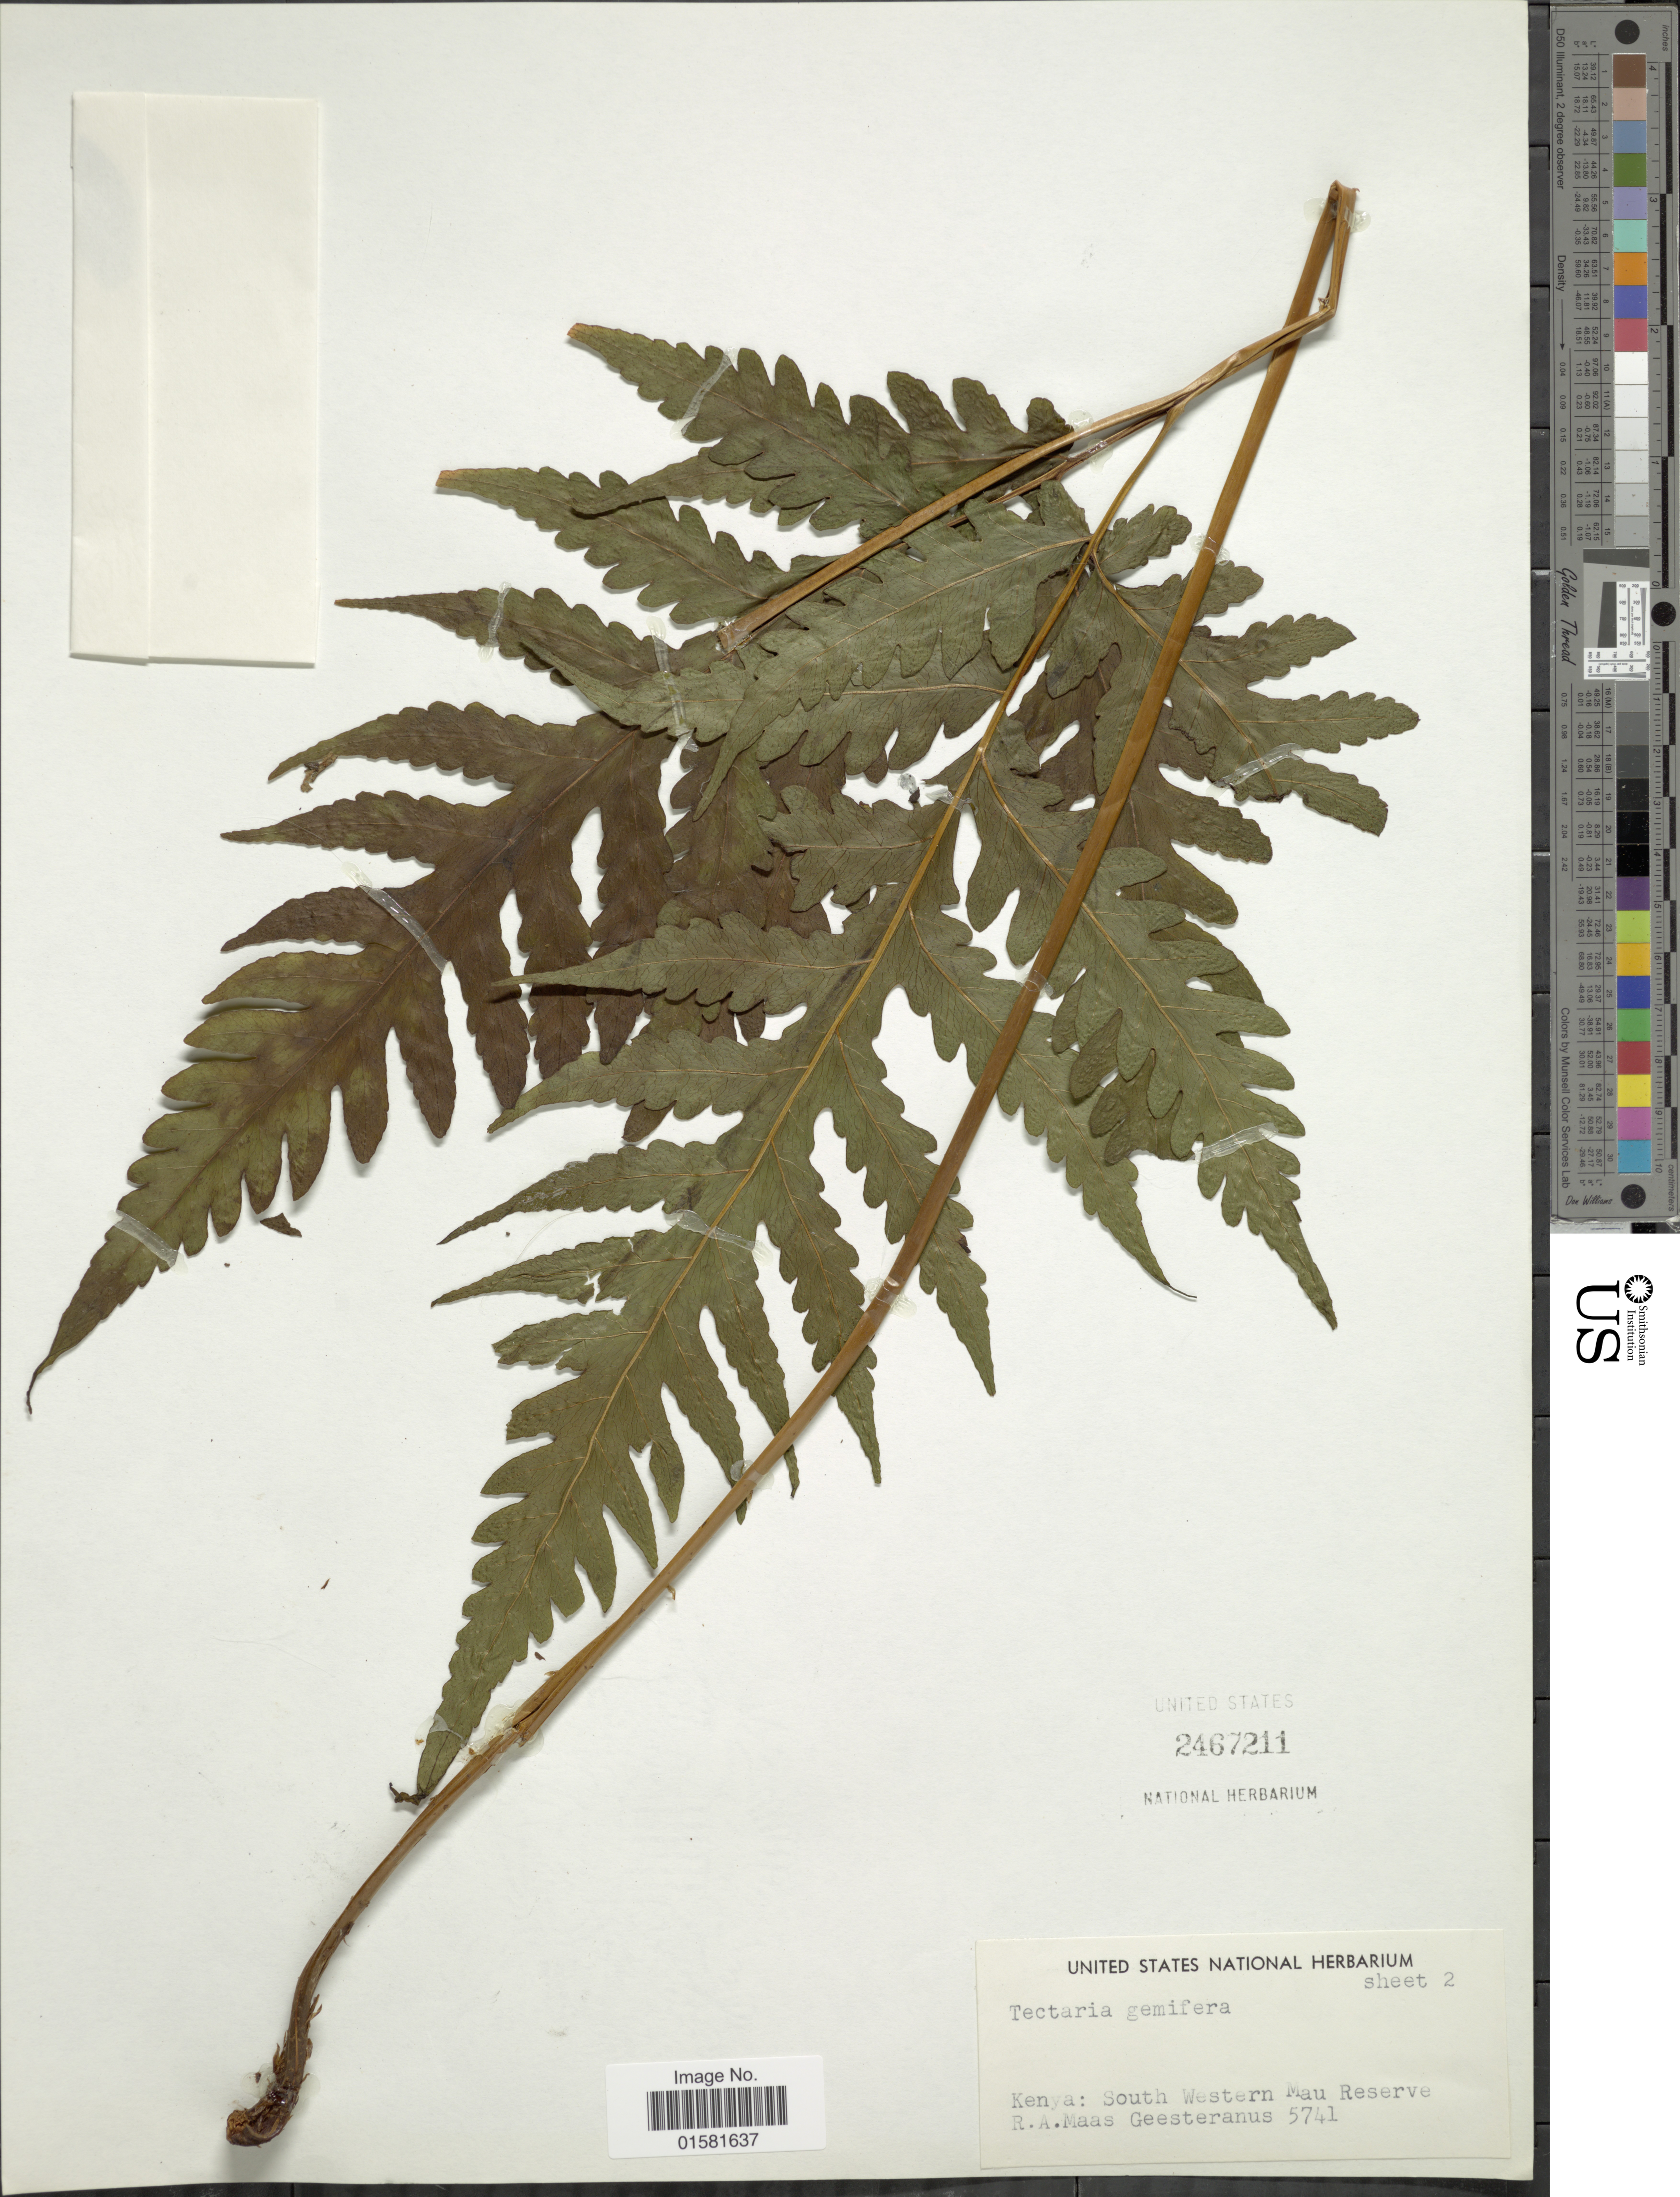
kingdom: Plantae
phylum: Tracheophyta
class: Polypodiopsida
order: Polypodiales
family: Tectariaceae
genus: Tectaria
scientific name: Tectaria gemmifera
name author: (Fée) Alston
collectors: R. A. Maas Geesteranus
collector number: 5741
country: Kenya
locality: Kenya: South Western Mau Reserve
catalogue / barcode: US 2467211